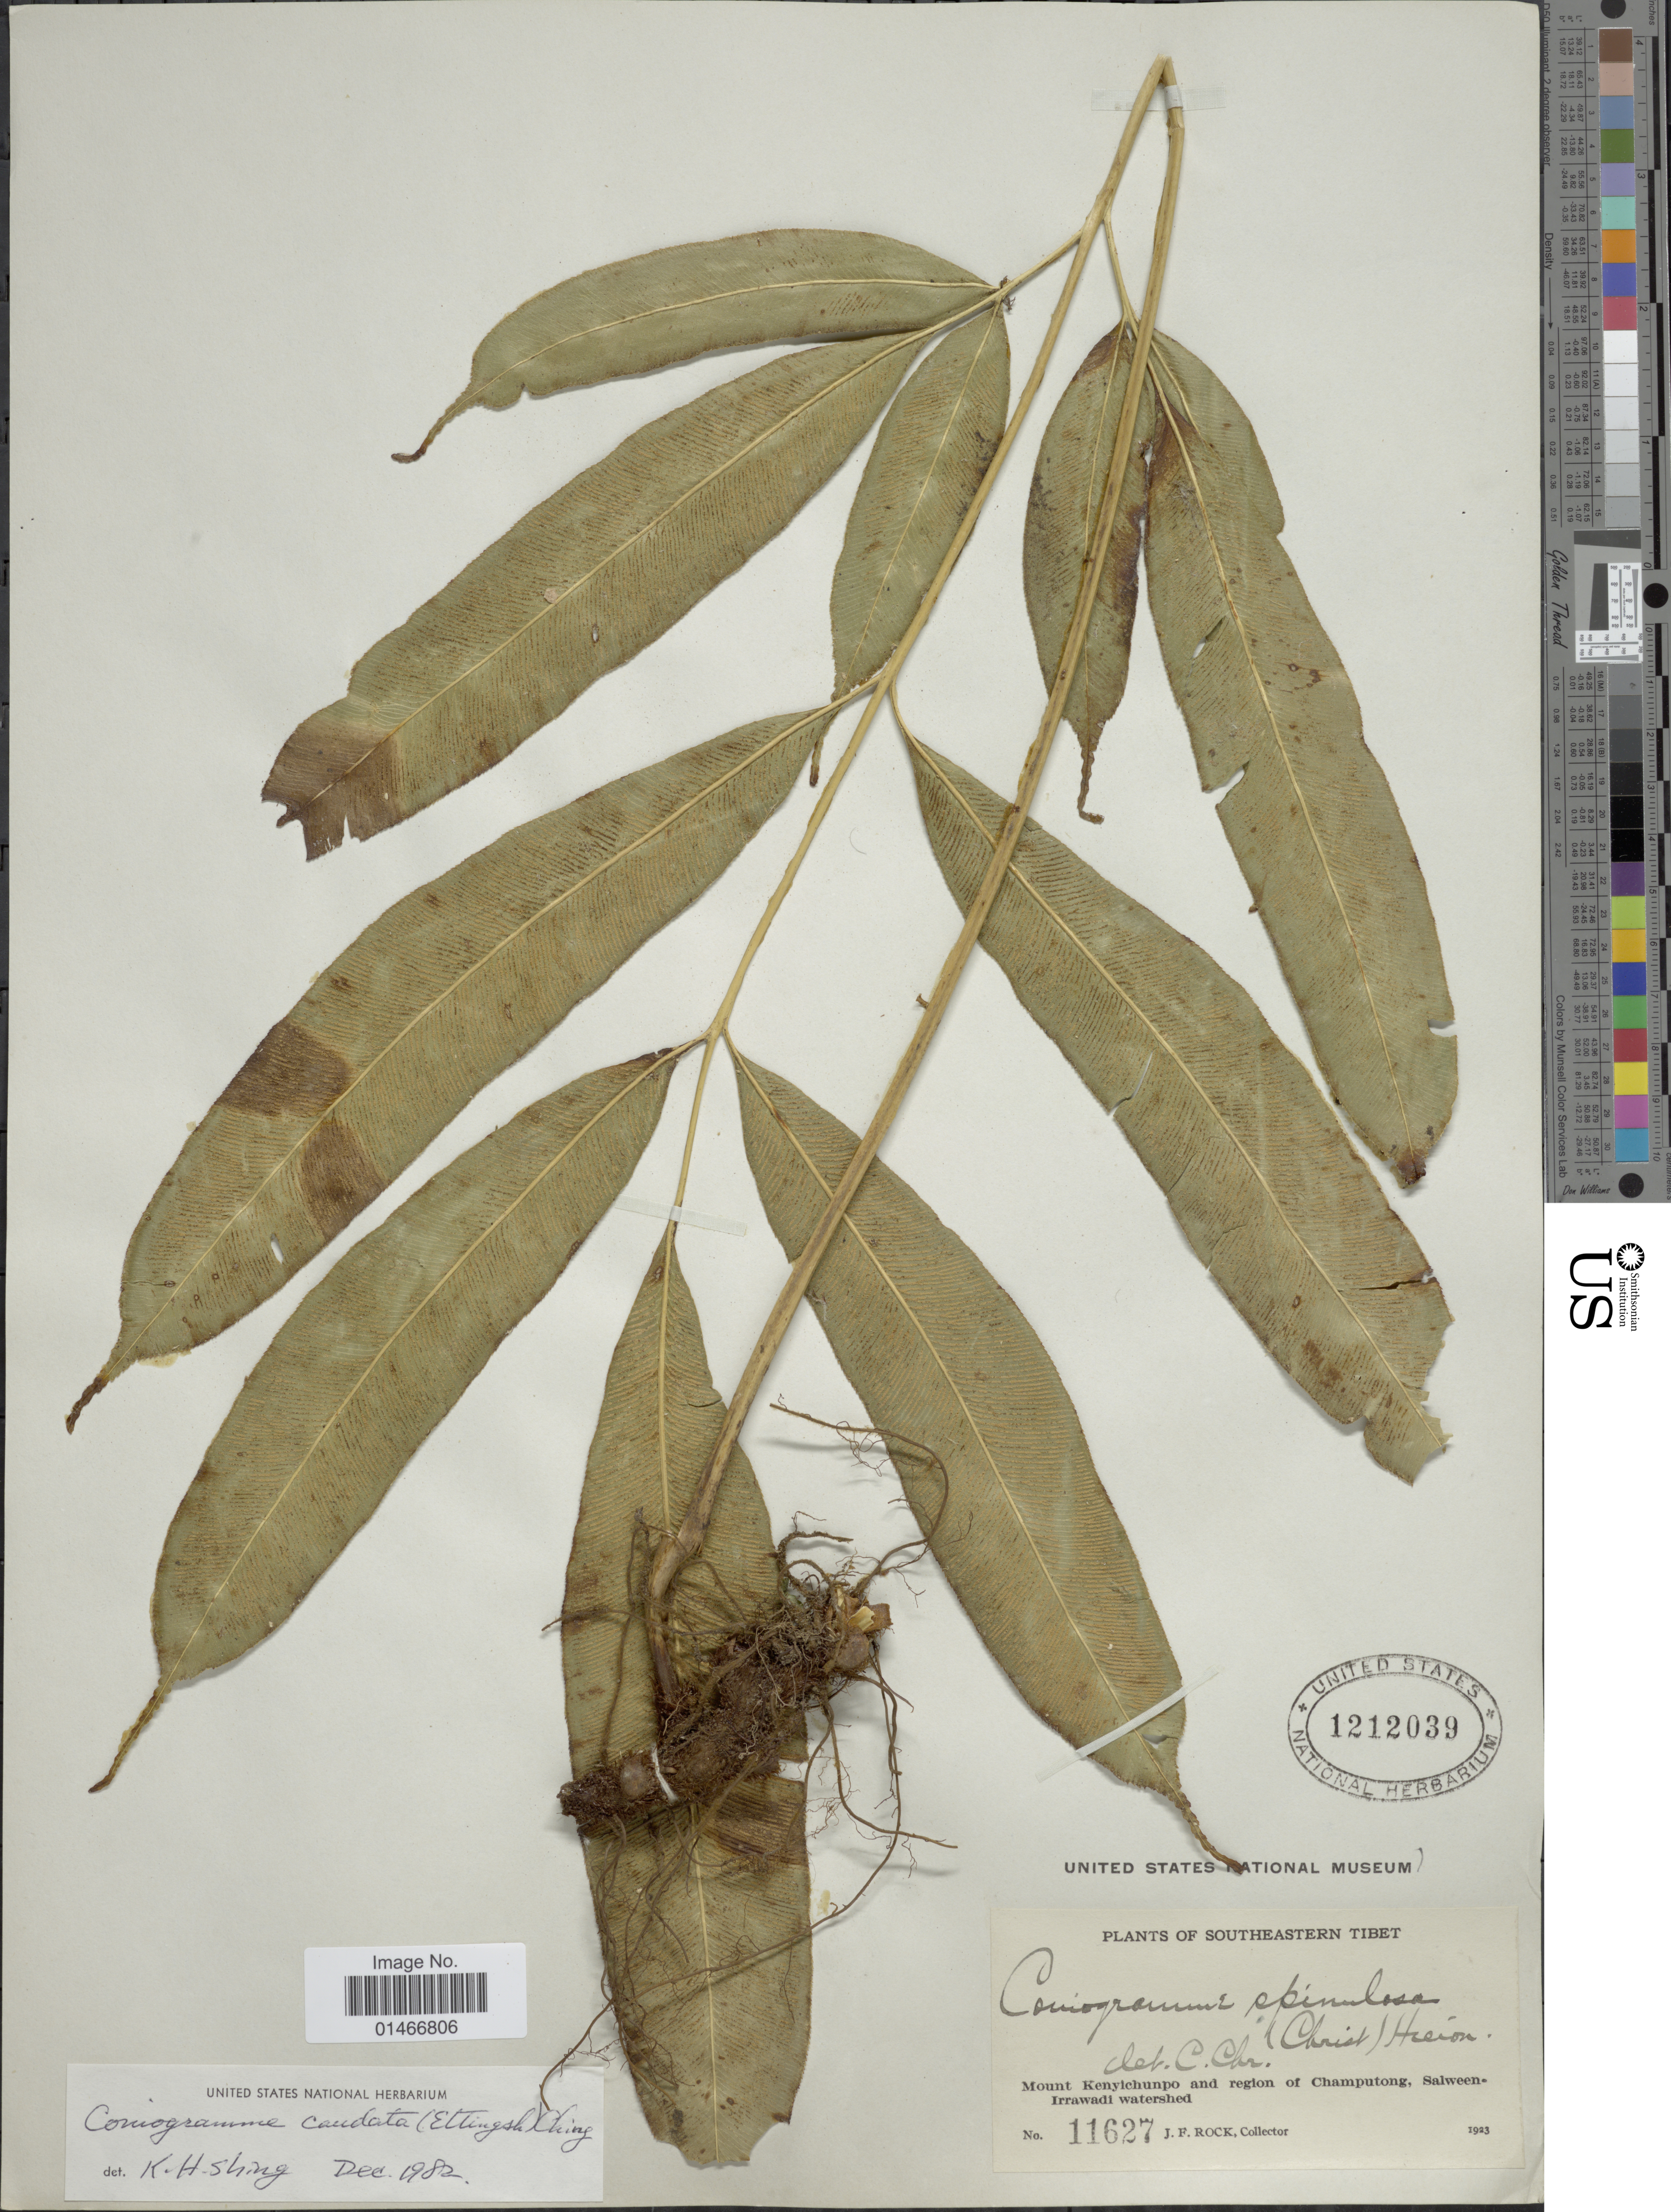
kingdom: Plantae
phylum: Tracheophyta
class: Polypodiopsida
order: Polypodiales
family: Pteridaceae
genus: Coniogramme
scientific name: Coniogramme caudiformis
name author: Ching & K.H. Shing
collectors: J. Rock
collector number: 11627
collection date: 1923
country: China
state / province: Xizang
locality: Southeastern Tibet, Mount Kenyichunpo and region of Champutong, Salween-Irrawadi watershed.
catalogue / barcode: US 1212039